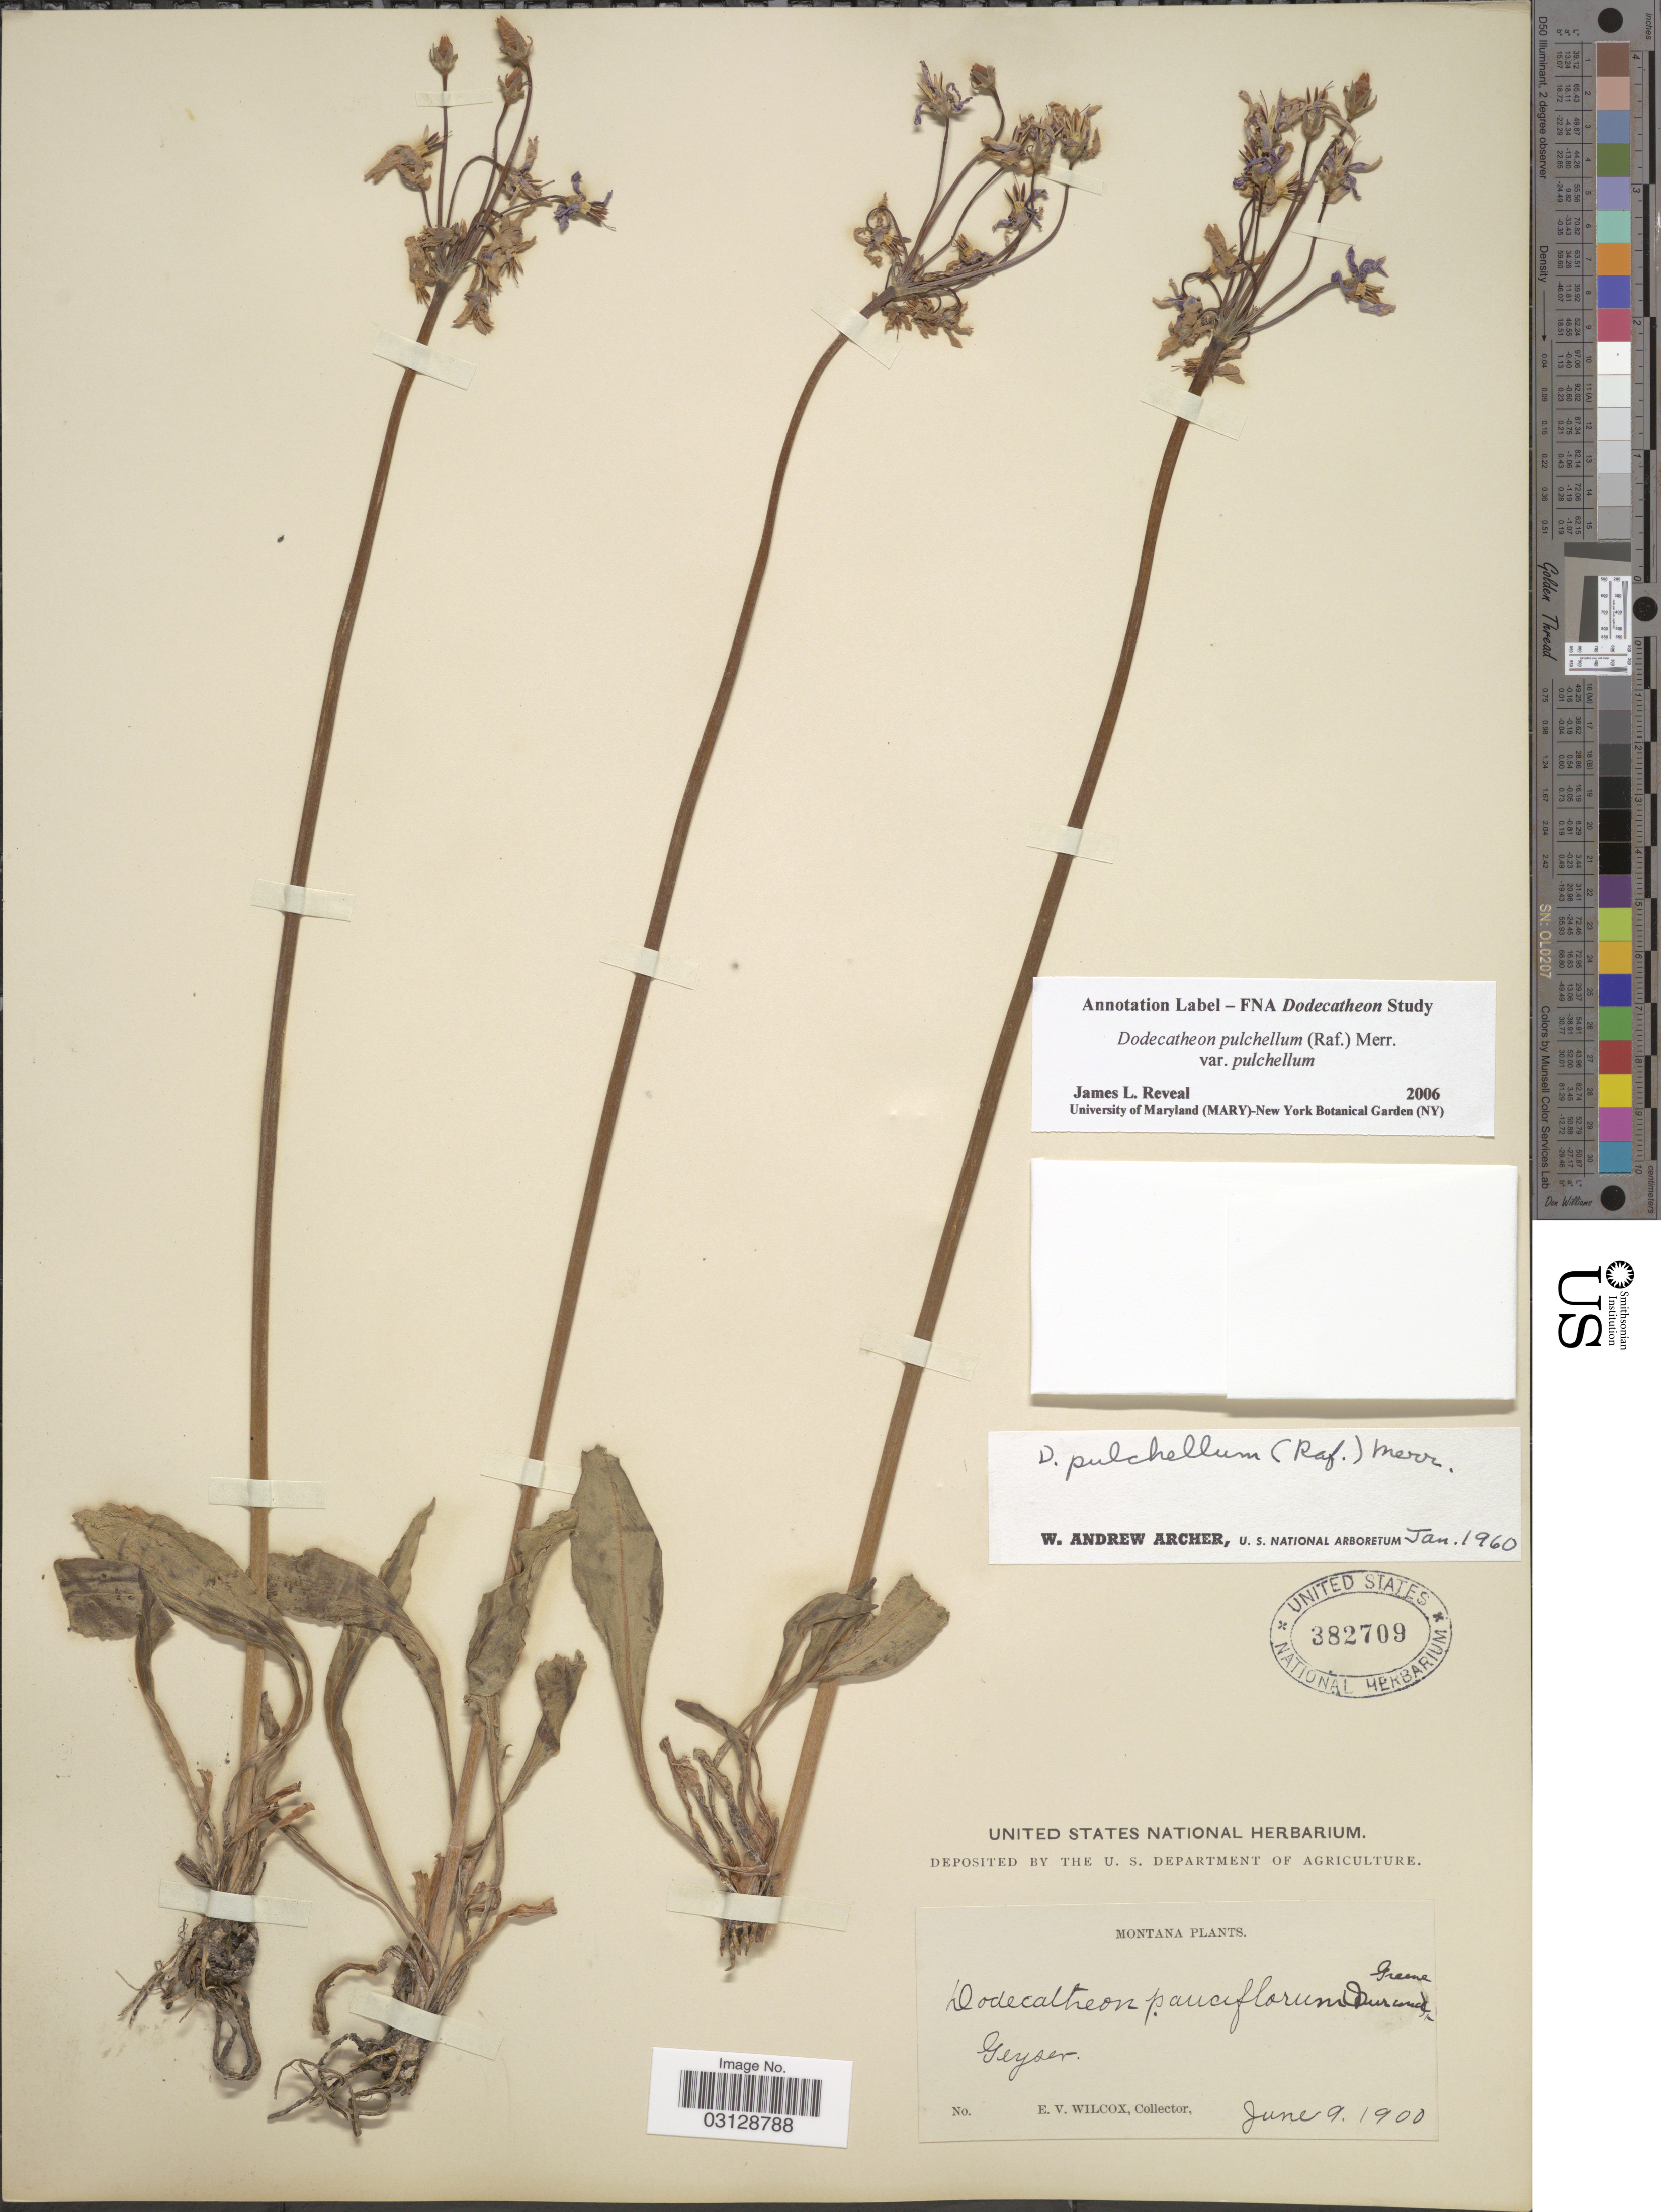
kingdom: Plantae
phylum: Tracheophyta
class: Magnoliopsida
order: Ericales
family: Primulaceae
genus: Dodecatheon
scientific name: Dodecatheon pulchellum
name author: (Raf.) Merr.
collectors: E. V. Wilcox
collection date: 1900-06-09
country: United States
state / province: Montana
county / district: Judith Basin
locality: Geyser.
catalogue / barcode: US 382709